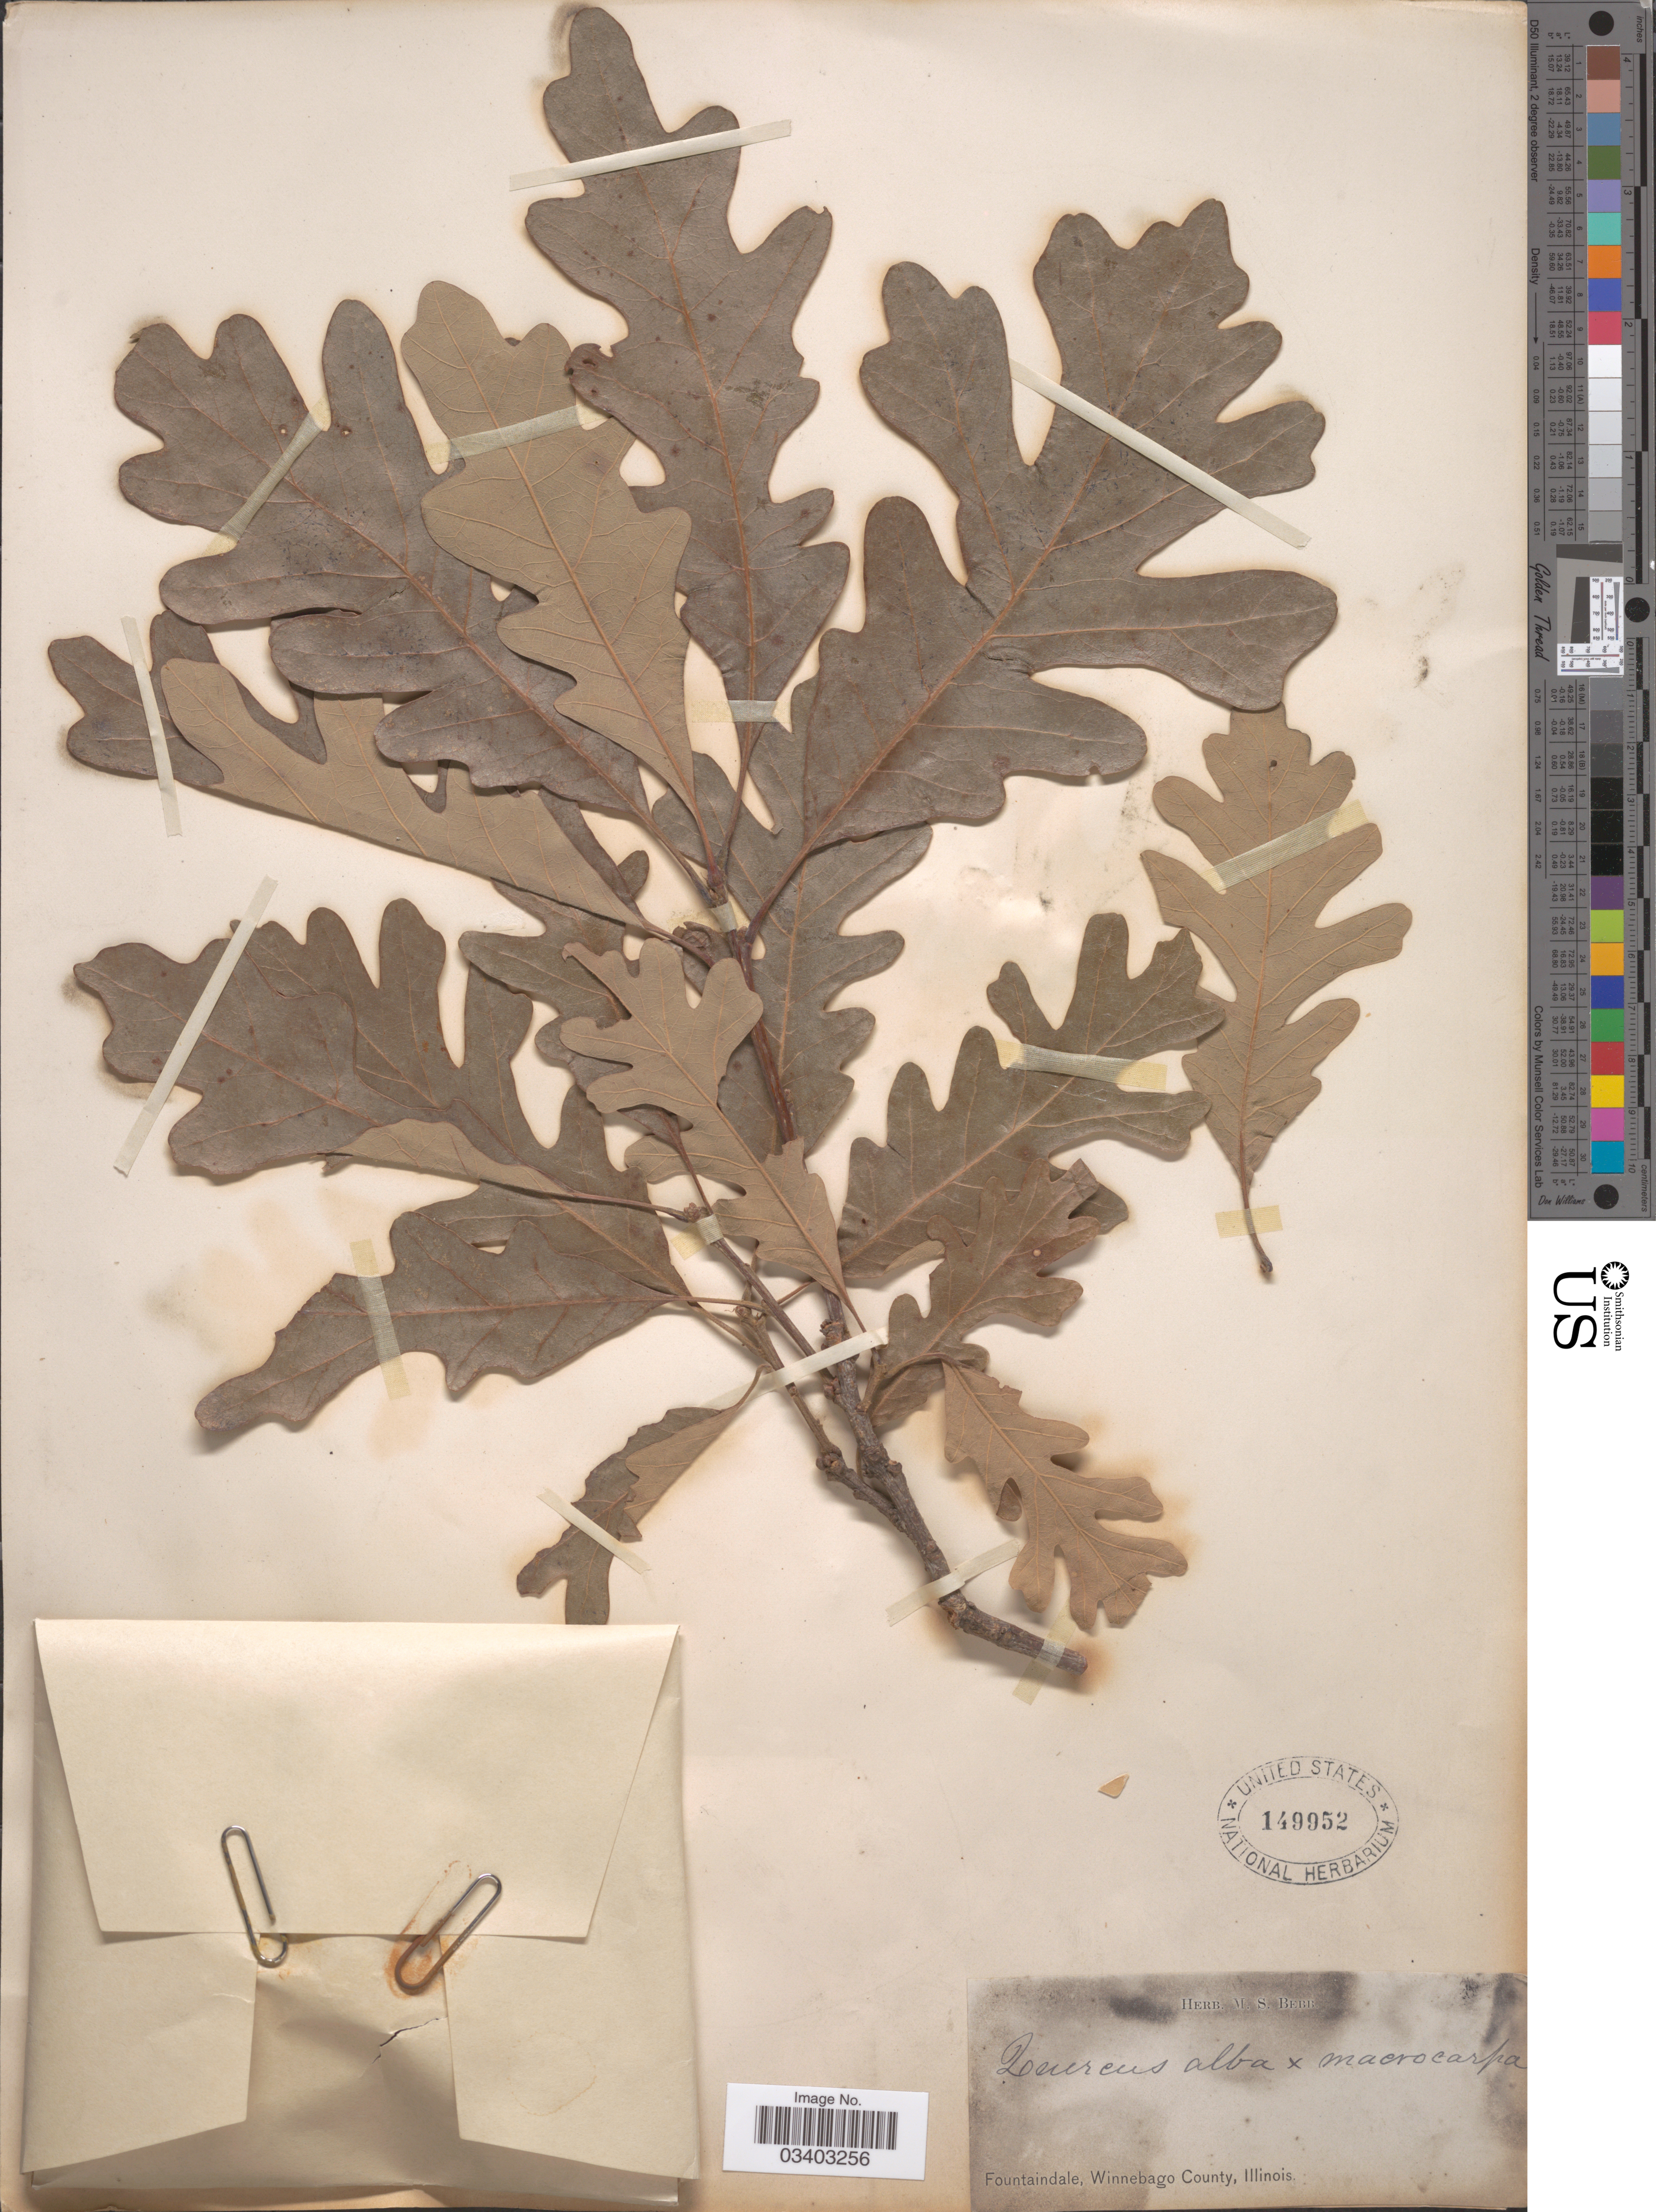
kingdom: Plantae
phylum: Tracheophyta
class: Magnoliopsida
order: Fagales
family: Fagaceae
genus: Quercus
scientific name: Quercus alba x Q. macrocarpa Michx.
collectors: ex Herb. M. S. Bebb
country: United States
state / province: Illinois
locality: Fountaindale, Winnebago County.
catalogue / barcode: US 149952